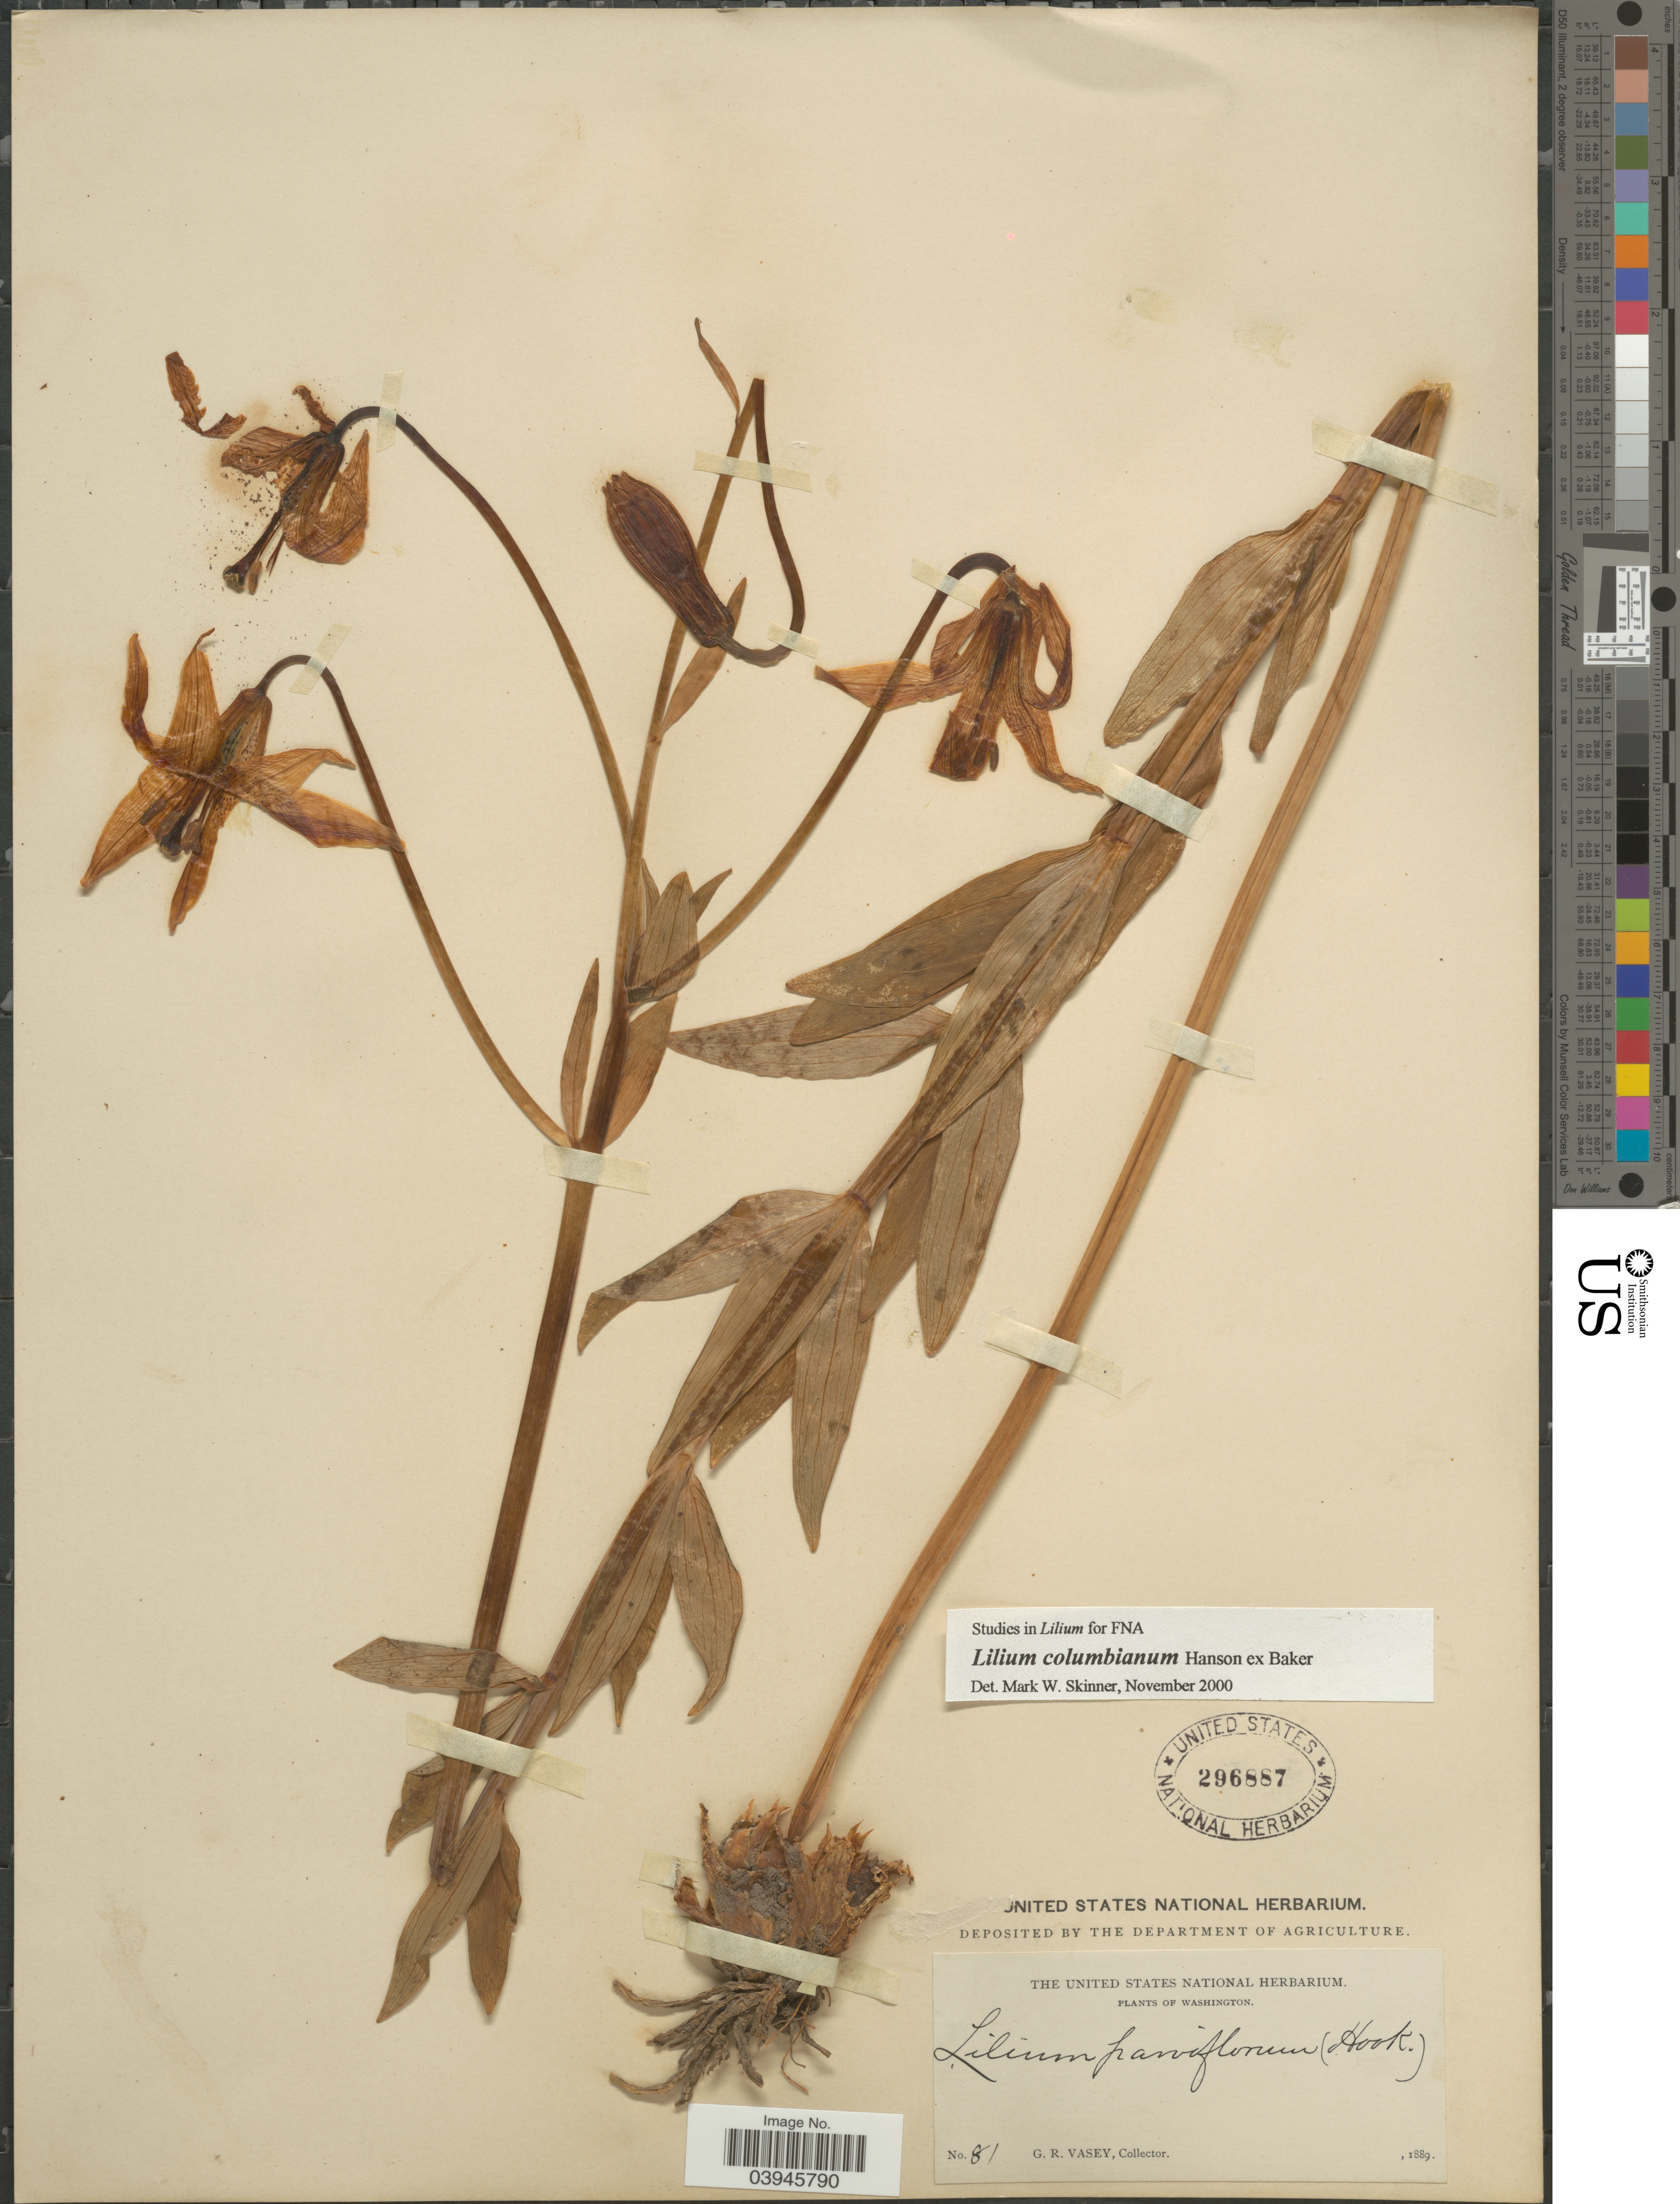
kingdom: Plantae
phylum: Tracheophyta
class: Liliopsida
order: Liliales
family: Liliaceae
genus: Lilium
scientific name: Lilium columbianum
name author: Leichtlin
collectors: G. R. Vasey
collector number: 81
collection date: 1889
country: United States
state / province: Washington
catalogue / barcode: US 296887